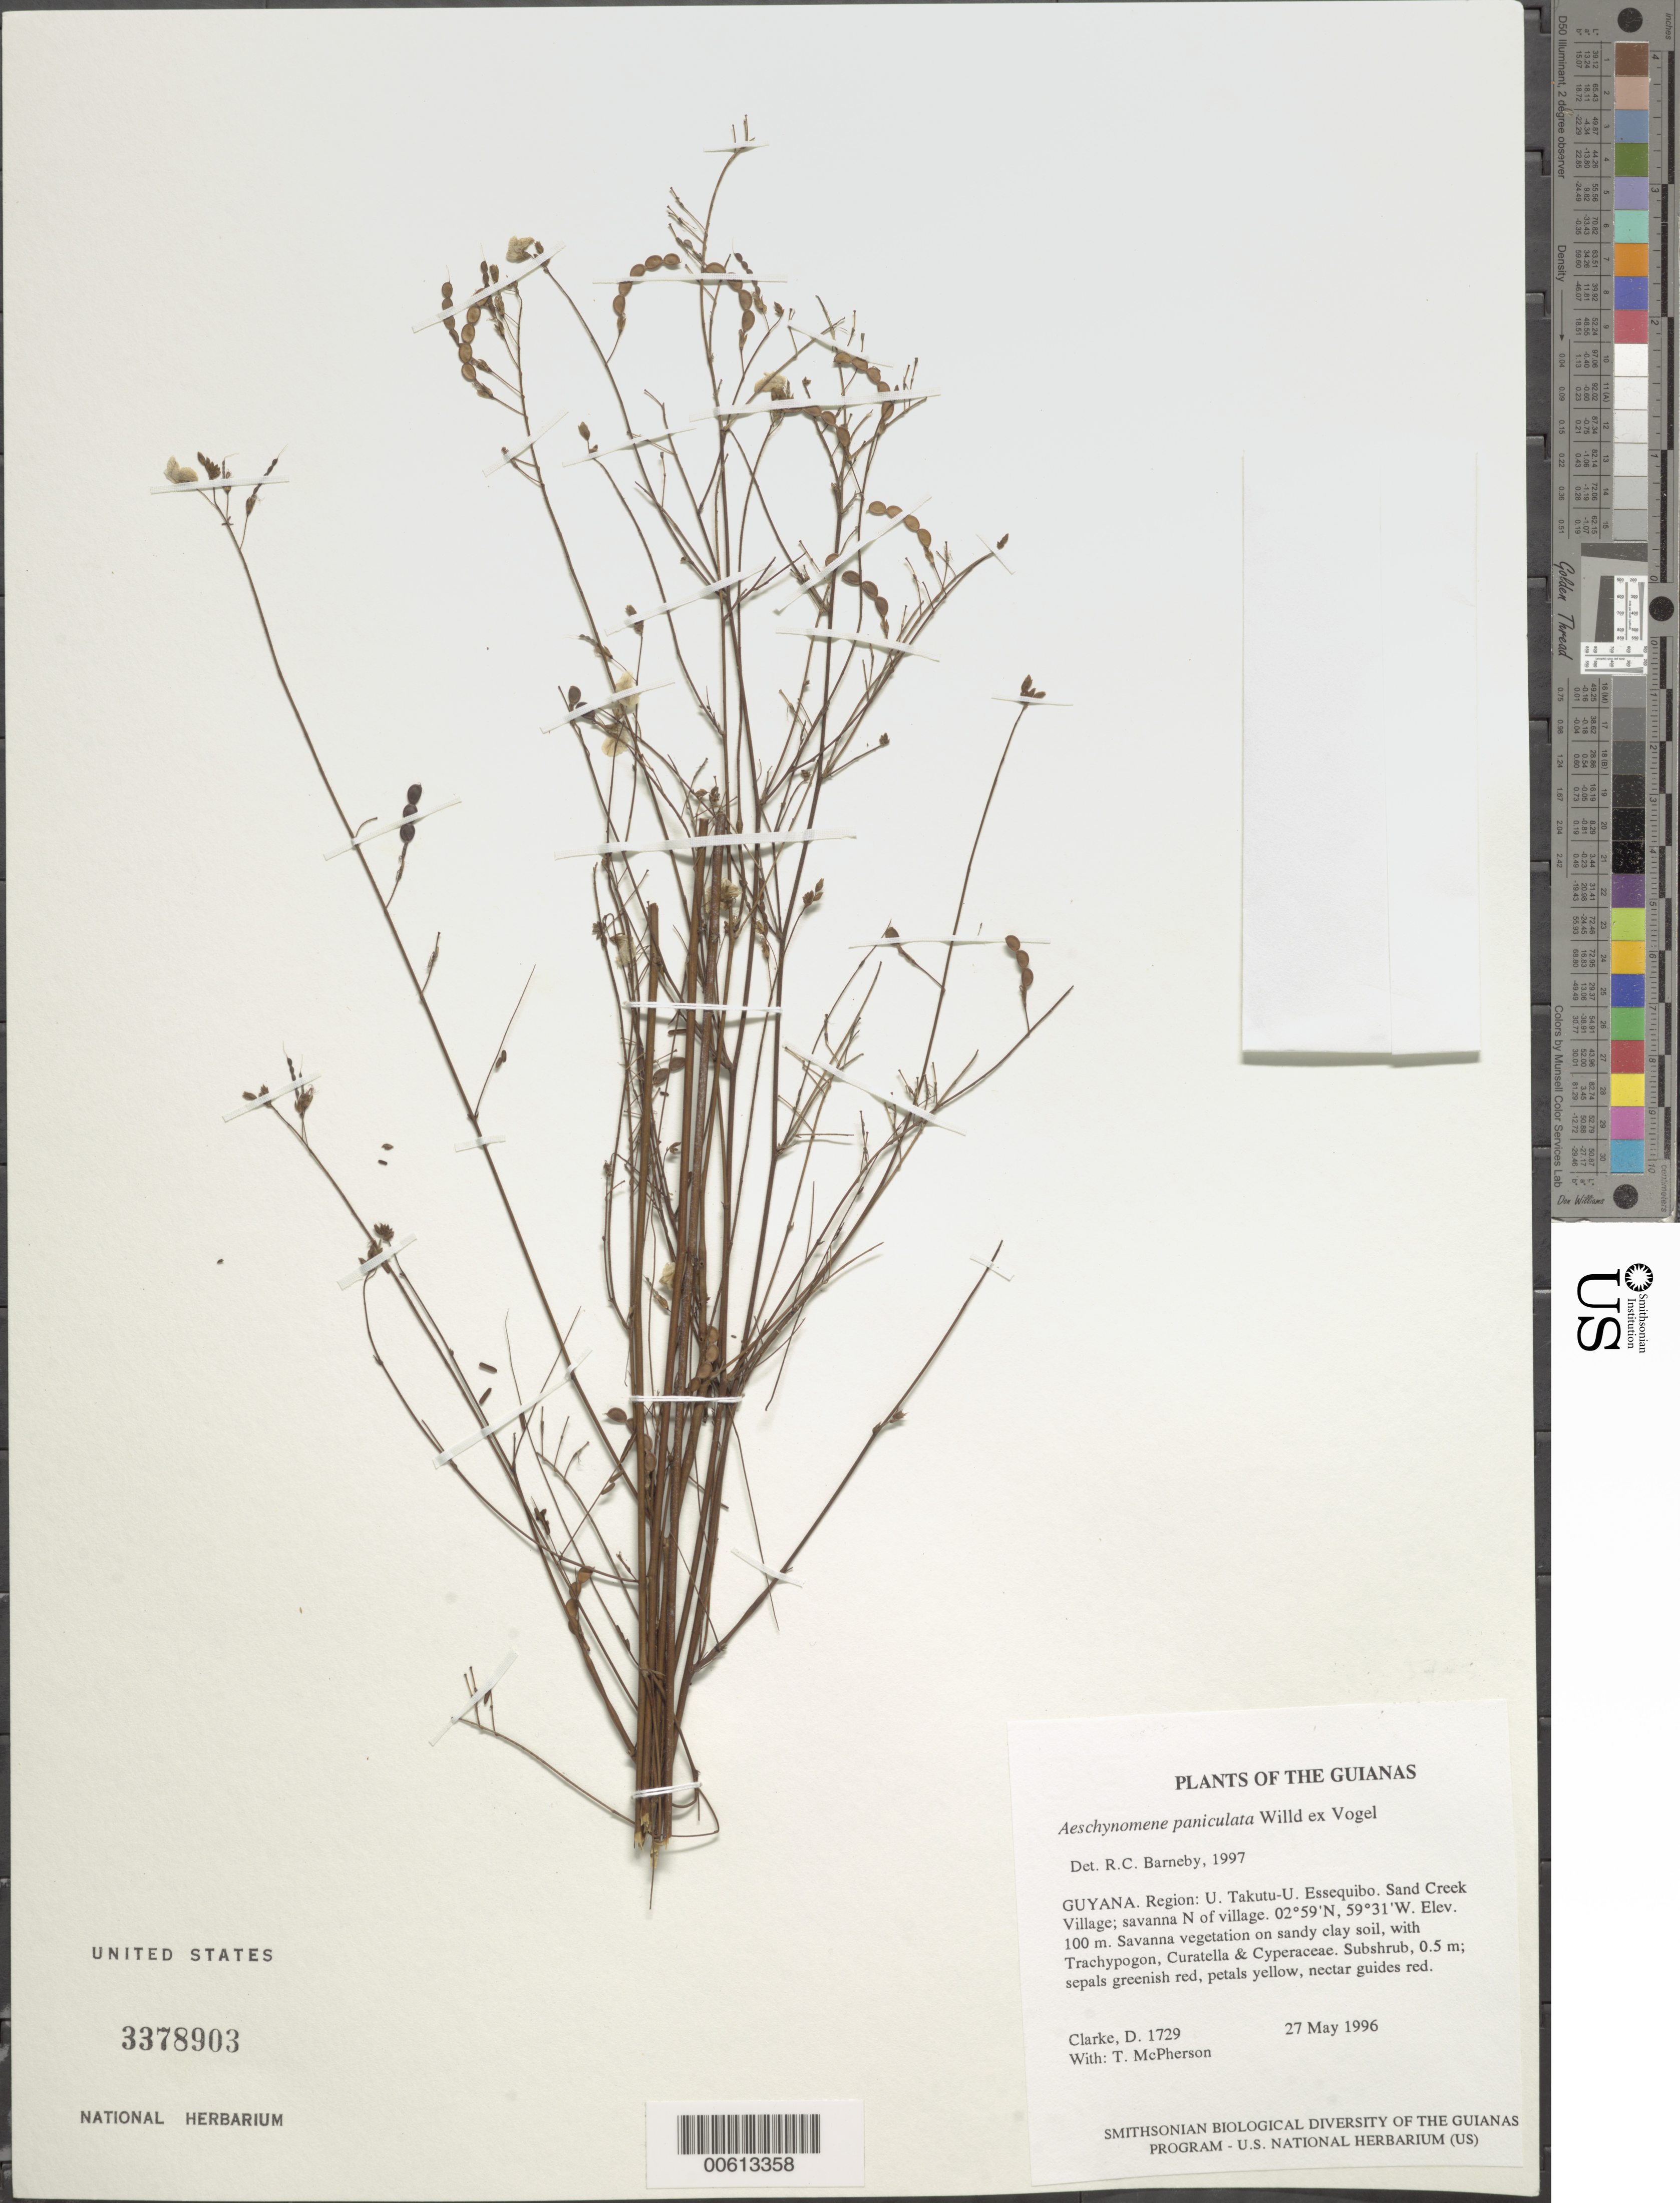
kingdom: Plantae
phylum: Tracheophyta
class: Magnoliopsida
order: Fabales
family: Fabaceae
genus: Aeschynomene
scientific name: Aeschynomene paniculata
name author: Vogel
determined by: Barneby, Rupert C., (NY)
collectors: H. D. Clarke & T. McPherson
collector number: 1729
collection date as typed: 27 May 1996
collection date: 1996-05-27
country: Guyana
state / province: U. Takutu-U. Essequibo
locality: Sand Creek Village; savanna N of village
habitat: Savanna vegetation on sandy clay soil, with Trachypogon, Curatella & Cyperaceae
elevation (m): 100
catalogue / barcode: US 3378903